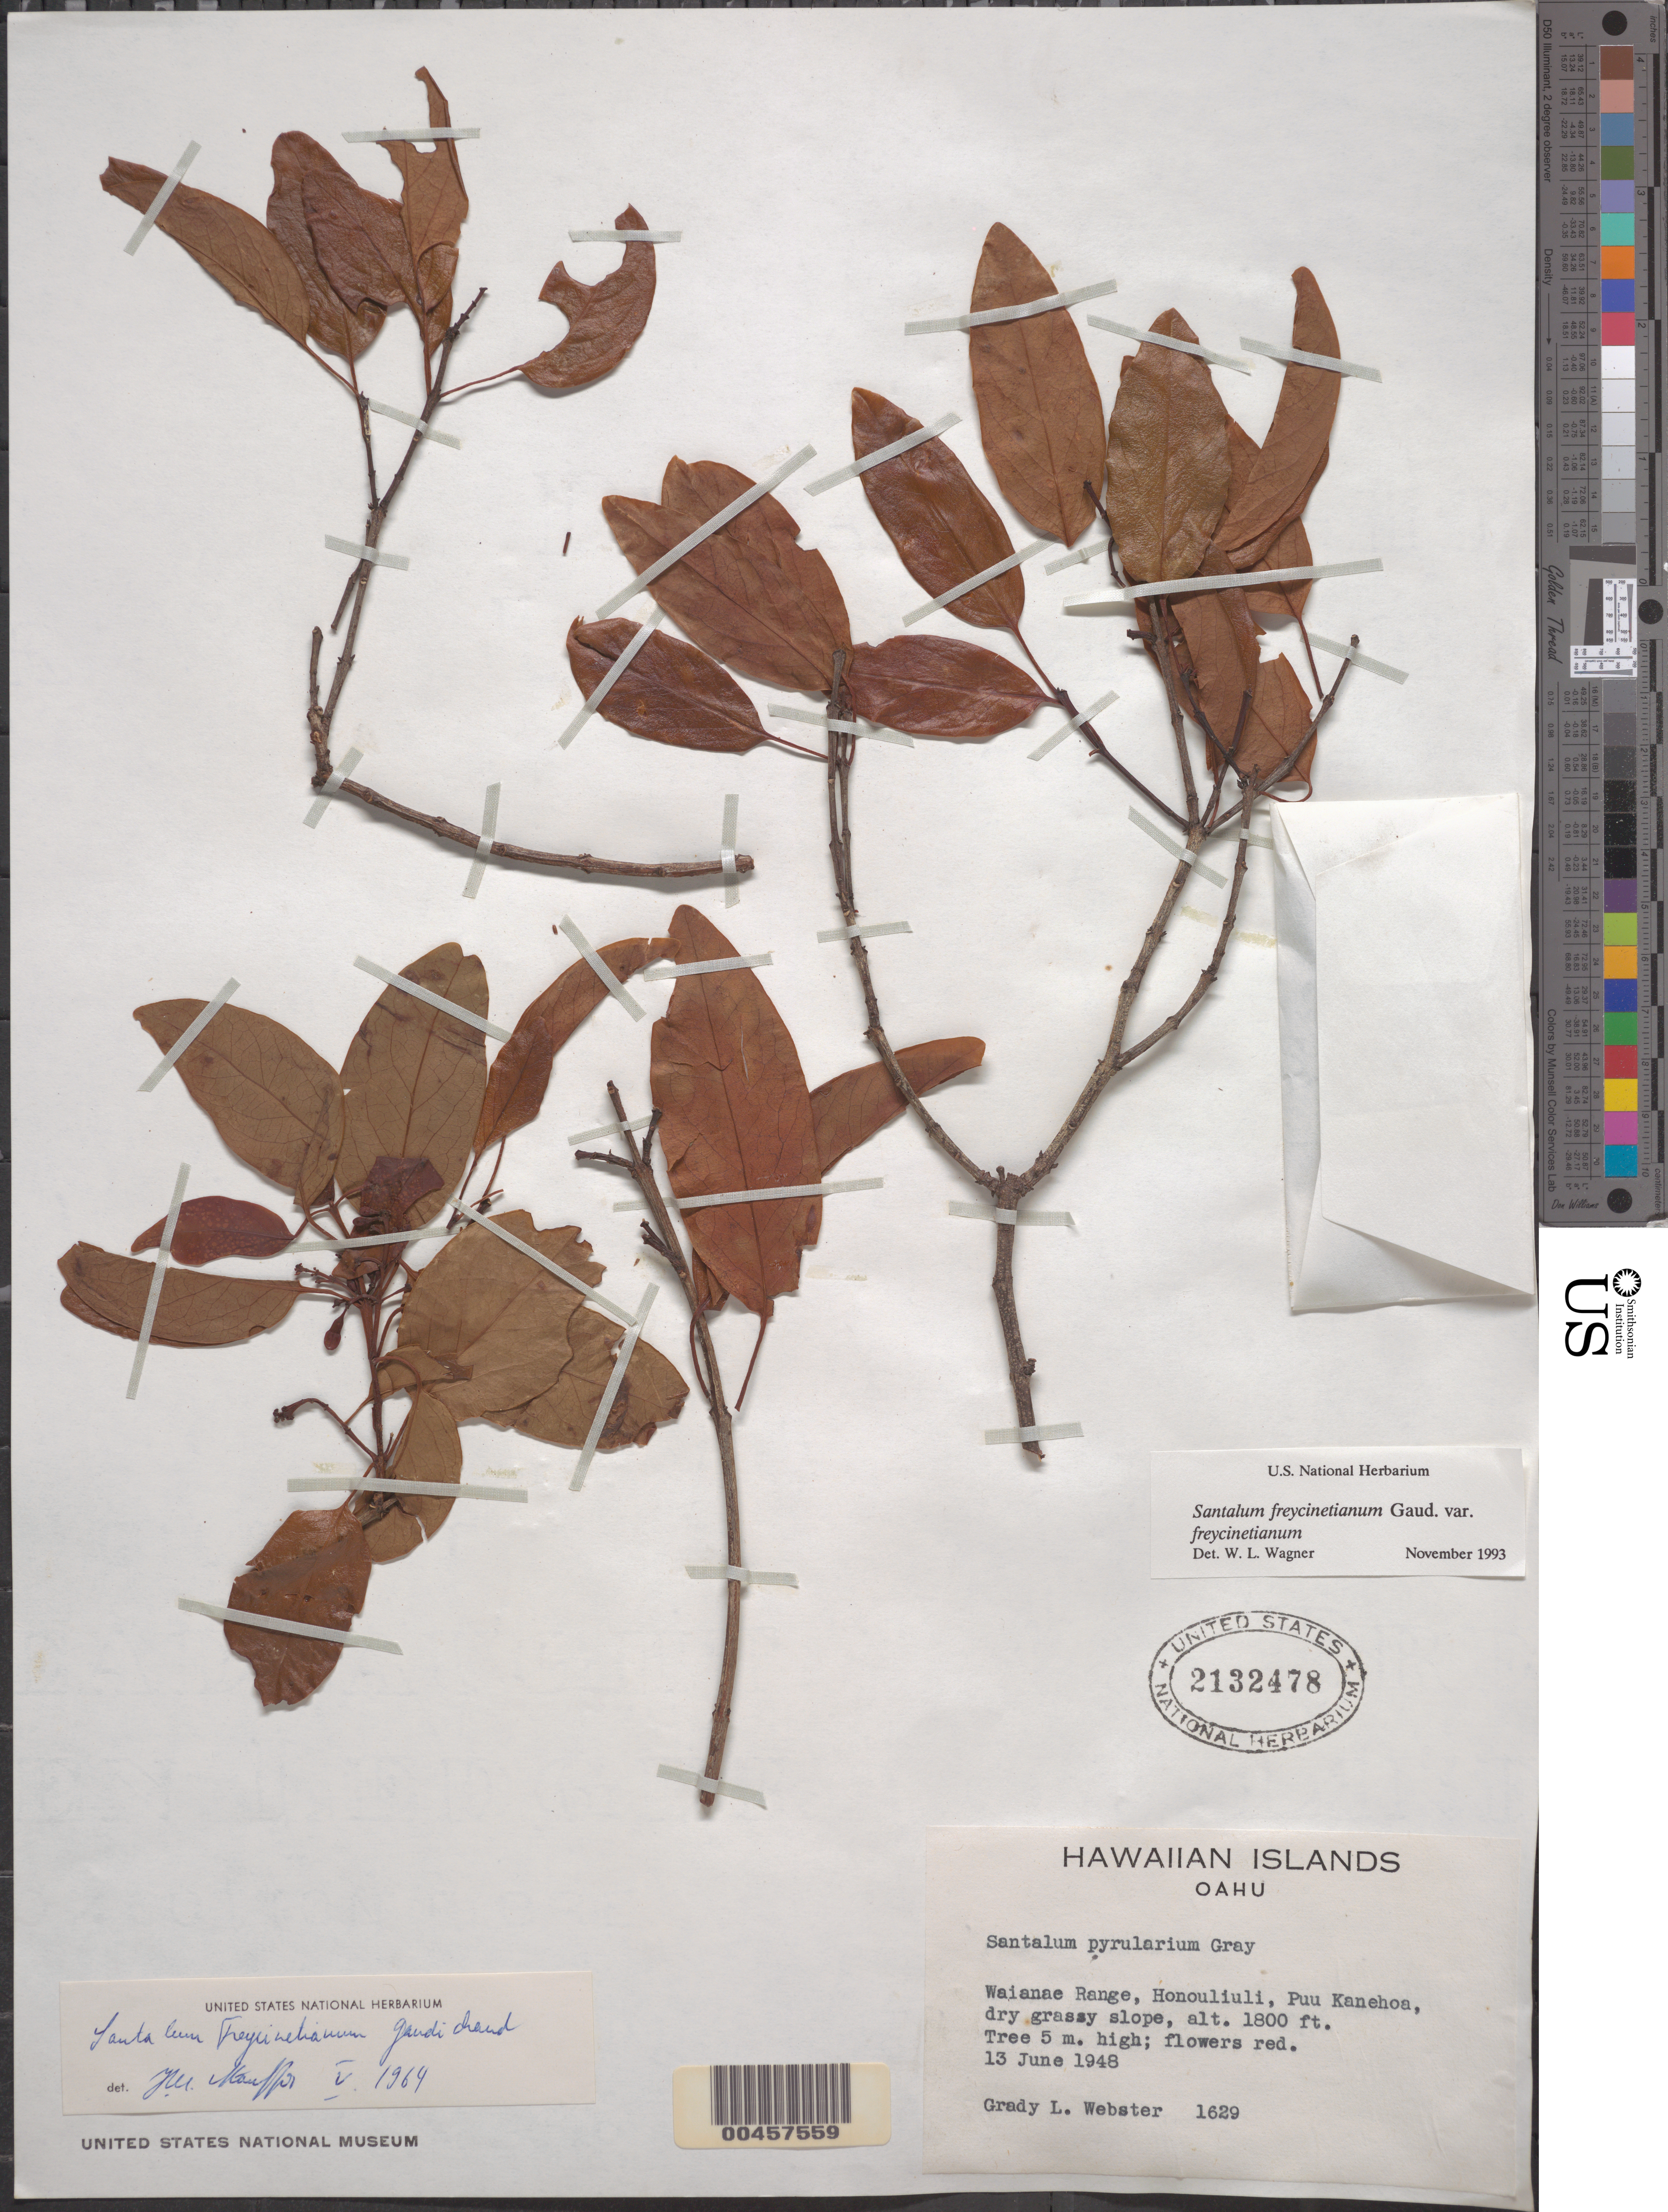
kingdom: Plantae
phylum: Tracheophyta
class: Magnoliopsida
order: Santalales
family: Santalaceae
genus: Santalum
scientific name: Santalum freycinetianum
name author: Gaudich.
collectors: G. L. Webster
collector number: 1629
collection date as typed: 13 Jun 1948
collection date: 1948-06-13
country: United States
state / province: Hawaii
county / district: Honolulu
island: Oahu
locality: Waianae Range, Honouliuli, Puu Kanehoa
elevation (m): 549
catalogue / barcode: US 2132478